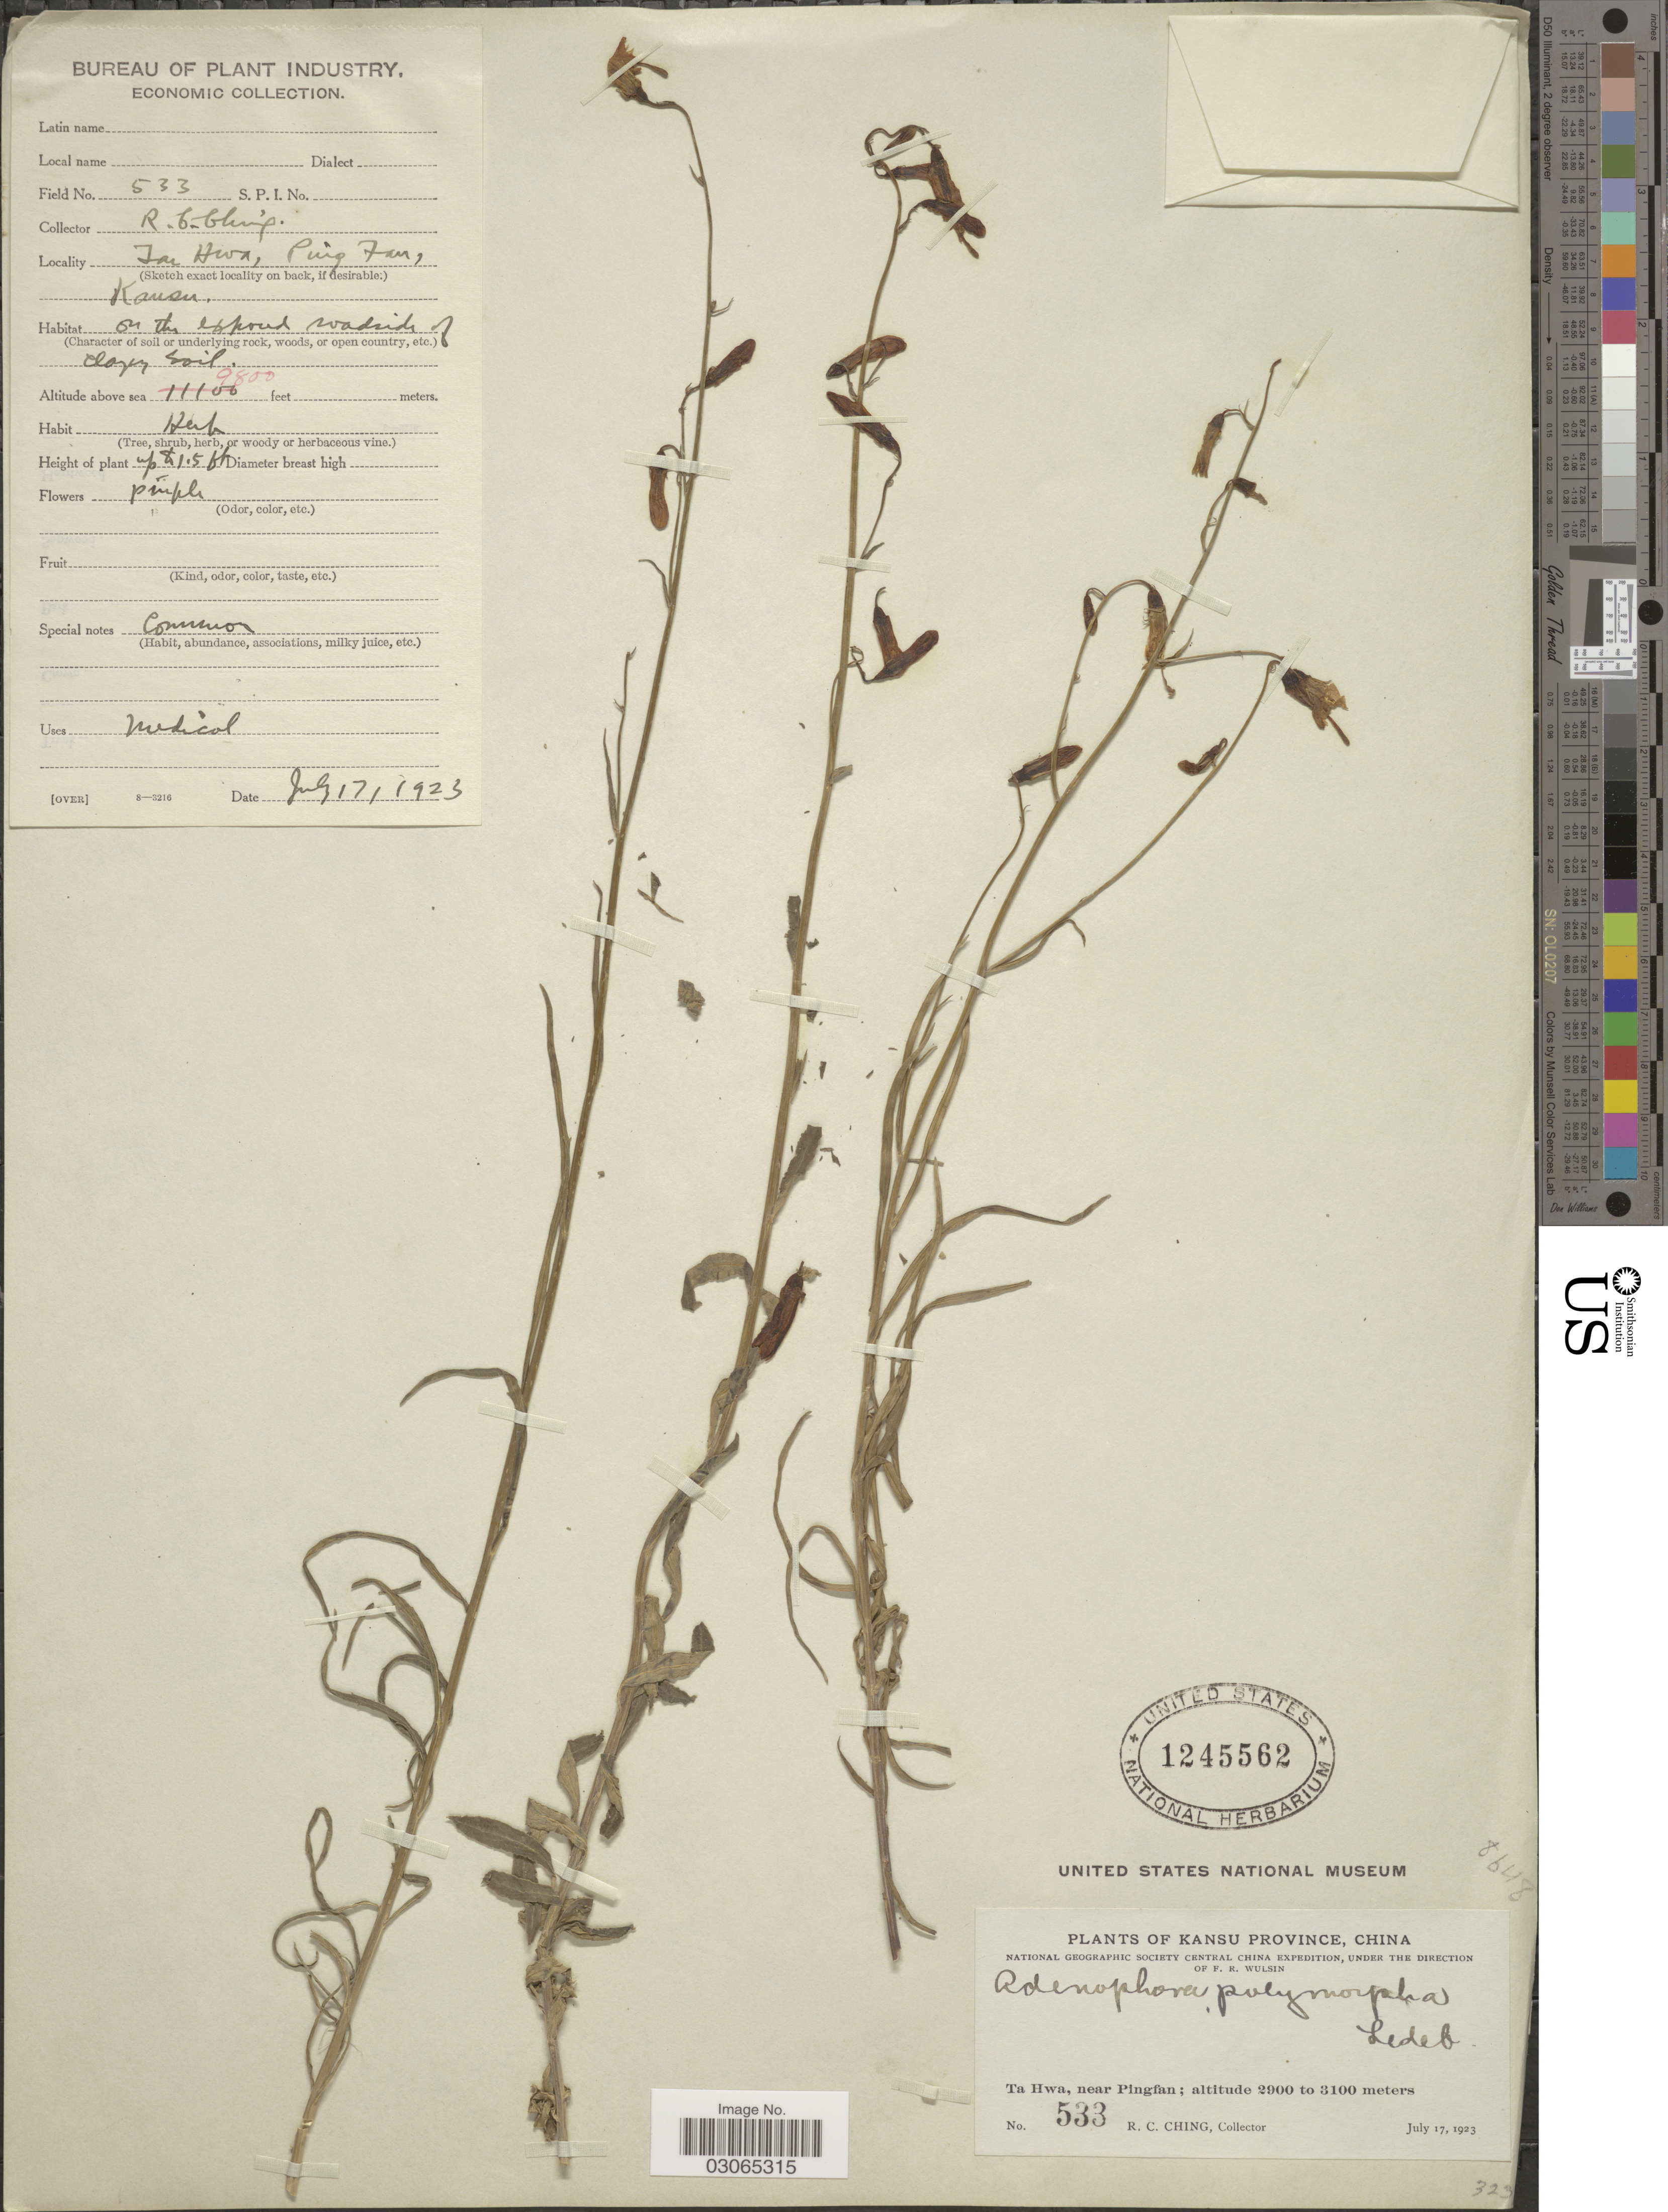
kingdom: Plantae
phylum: Tracheophyta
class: Magnoliopsida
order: Asterales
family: Campanulaceae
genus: Adenophora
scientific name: Adenophora polymorpha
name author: Ledeb.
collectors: R. C. Ching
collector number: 533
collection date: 1923-07-17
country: China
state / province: Gansu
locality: Kansu Province. Ta Hwa near Pingfan.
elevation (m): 2987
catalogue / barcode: US 1245562